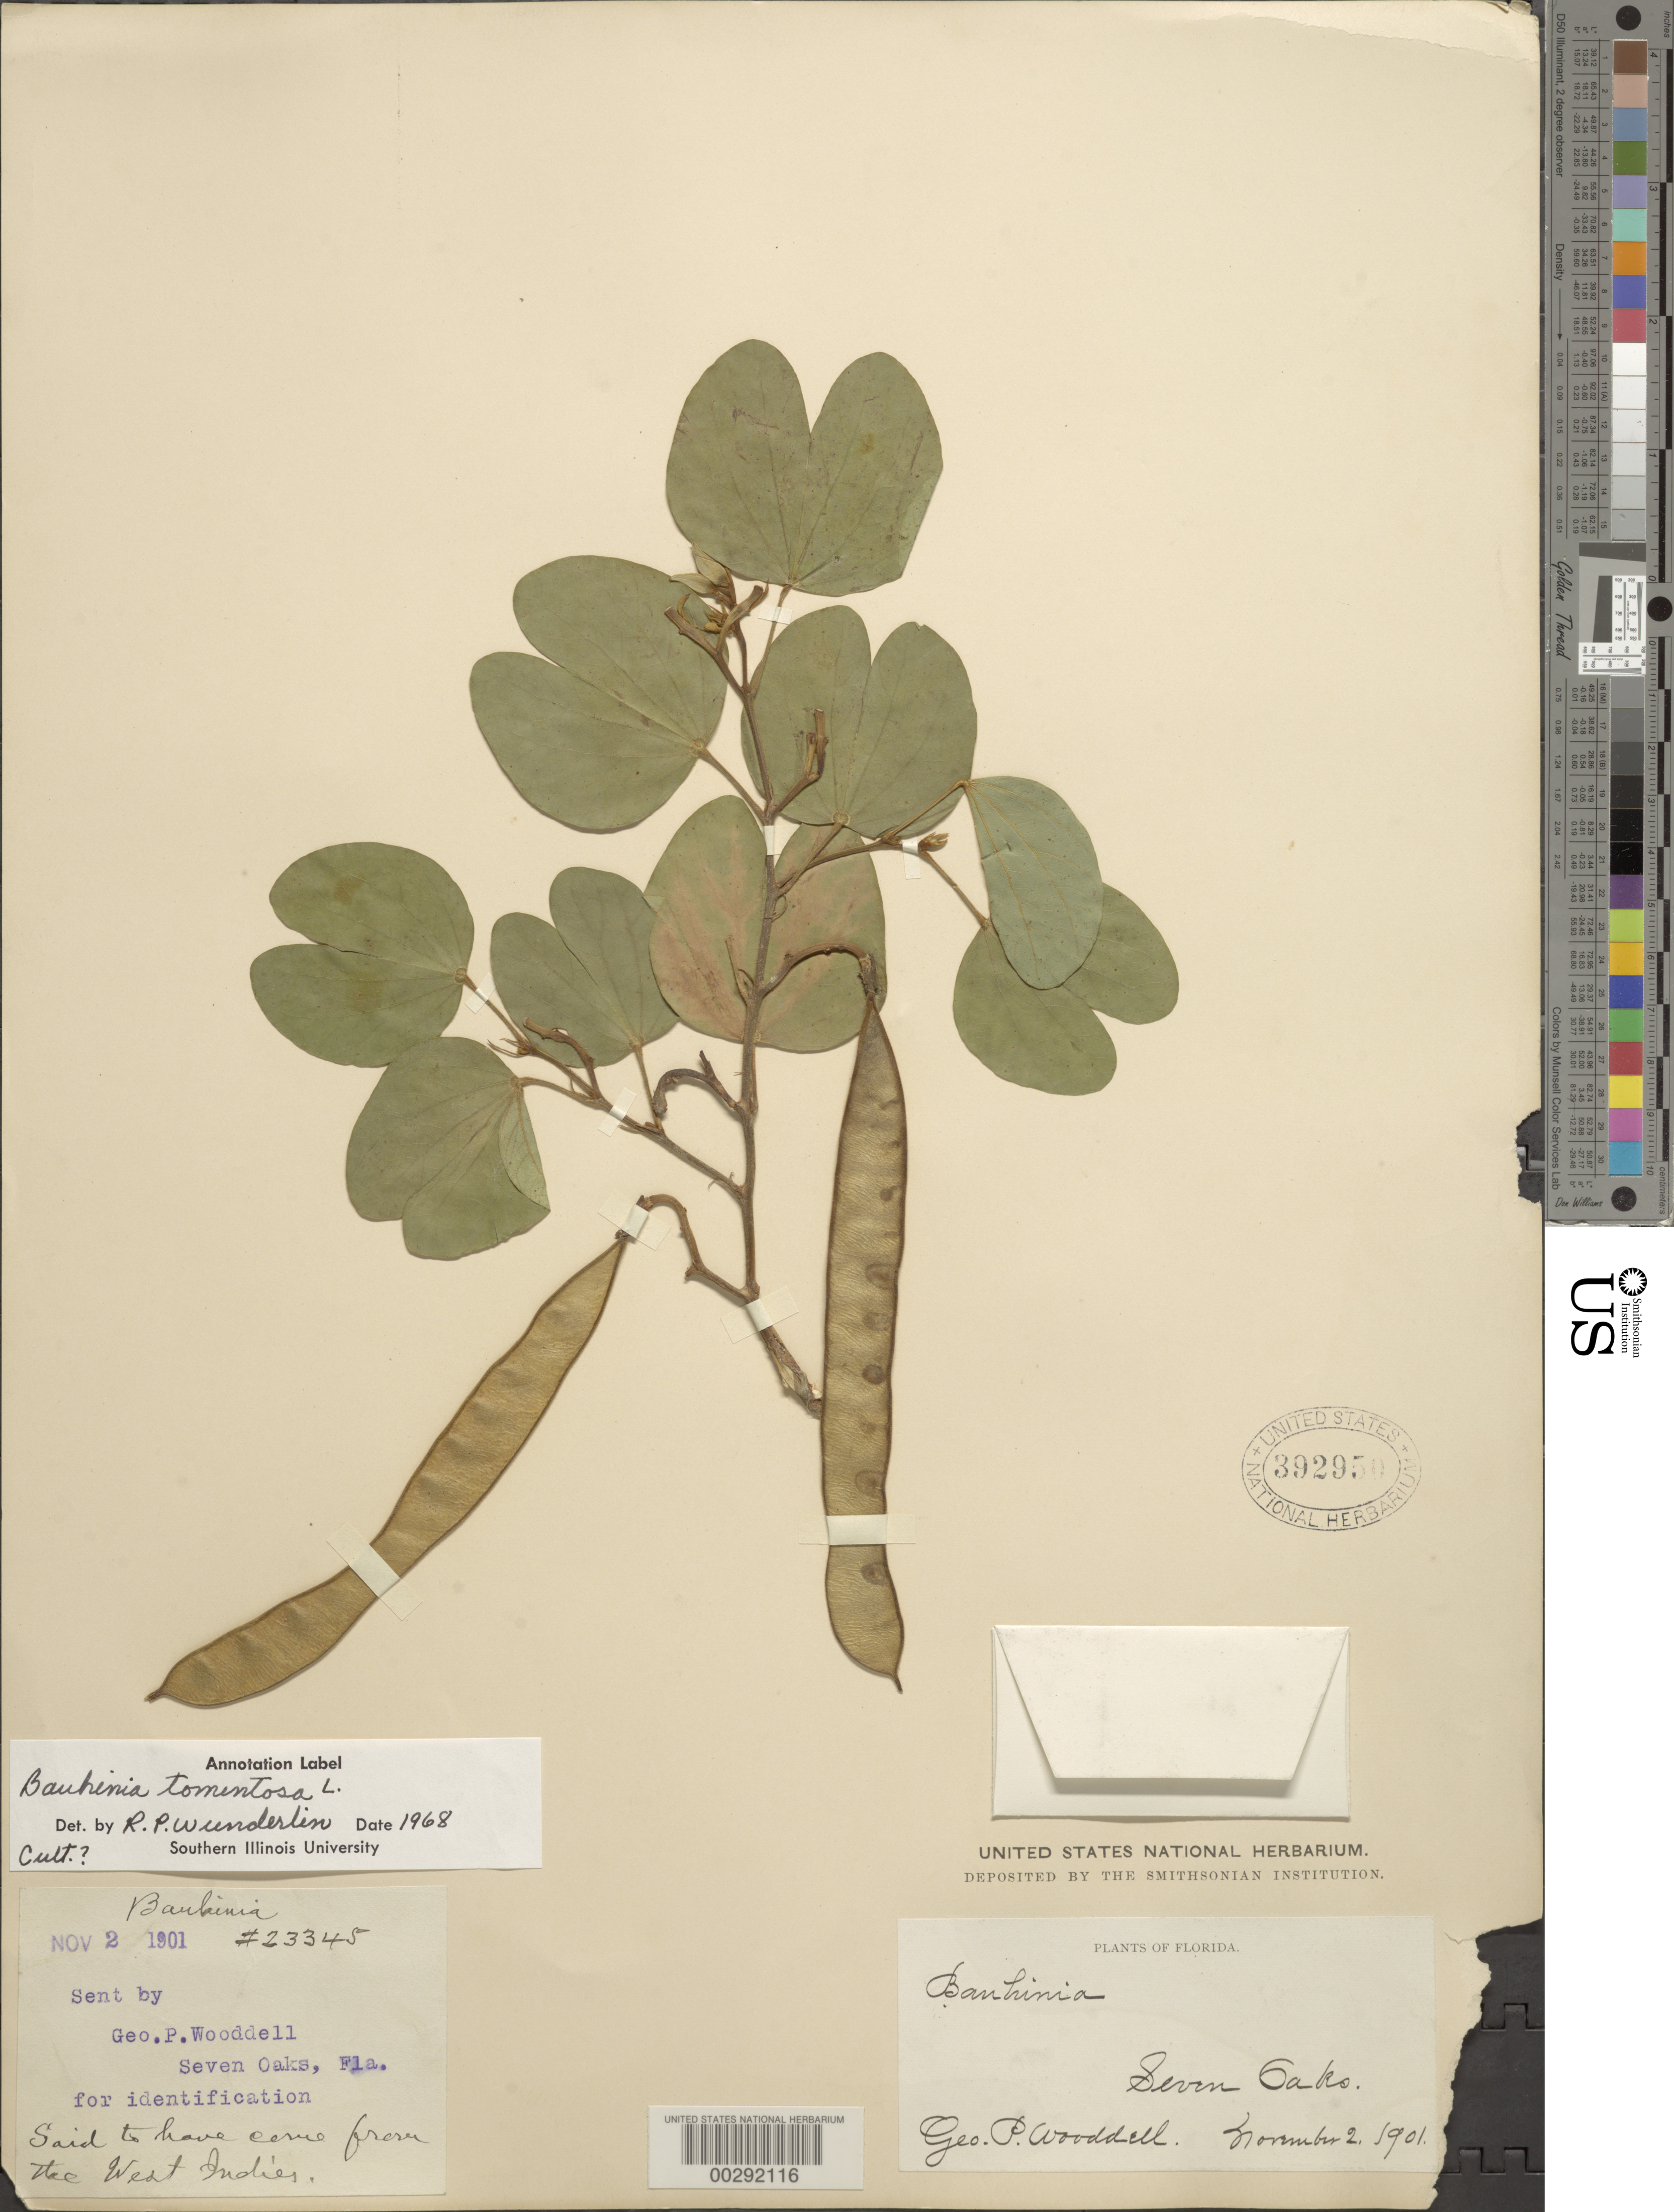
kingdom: Plantae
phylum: Tracheophyta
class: Magnoliopsida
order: Fabales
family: Fabaceae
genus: Bauhinia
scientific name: Bauhinia tomentosa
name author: L.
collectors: G. Wooddell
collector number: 23345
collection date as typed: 02 Nov 1901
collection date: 1901-11-02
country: United States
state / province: Florida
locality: Seven oaks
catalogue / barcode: US 292950